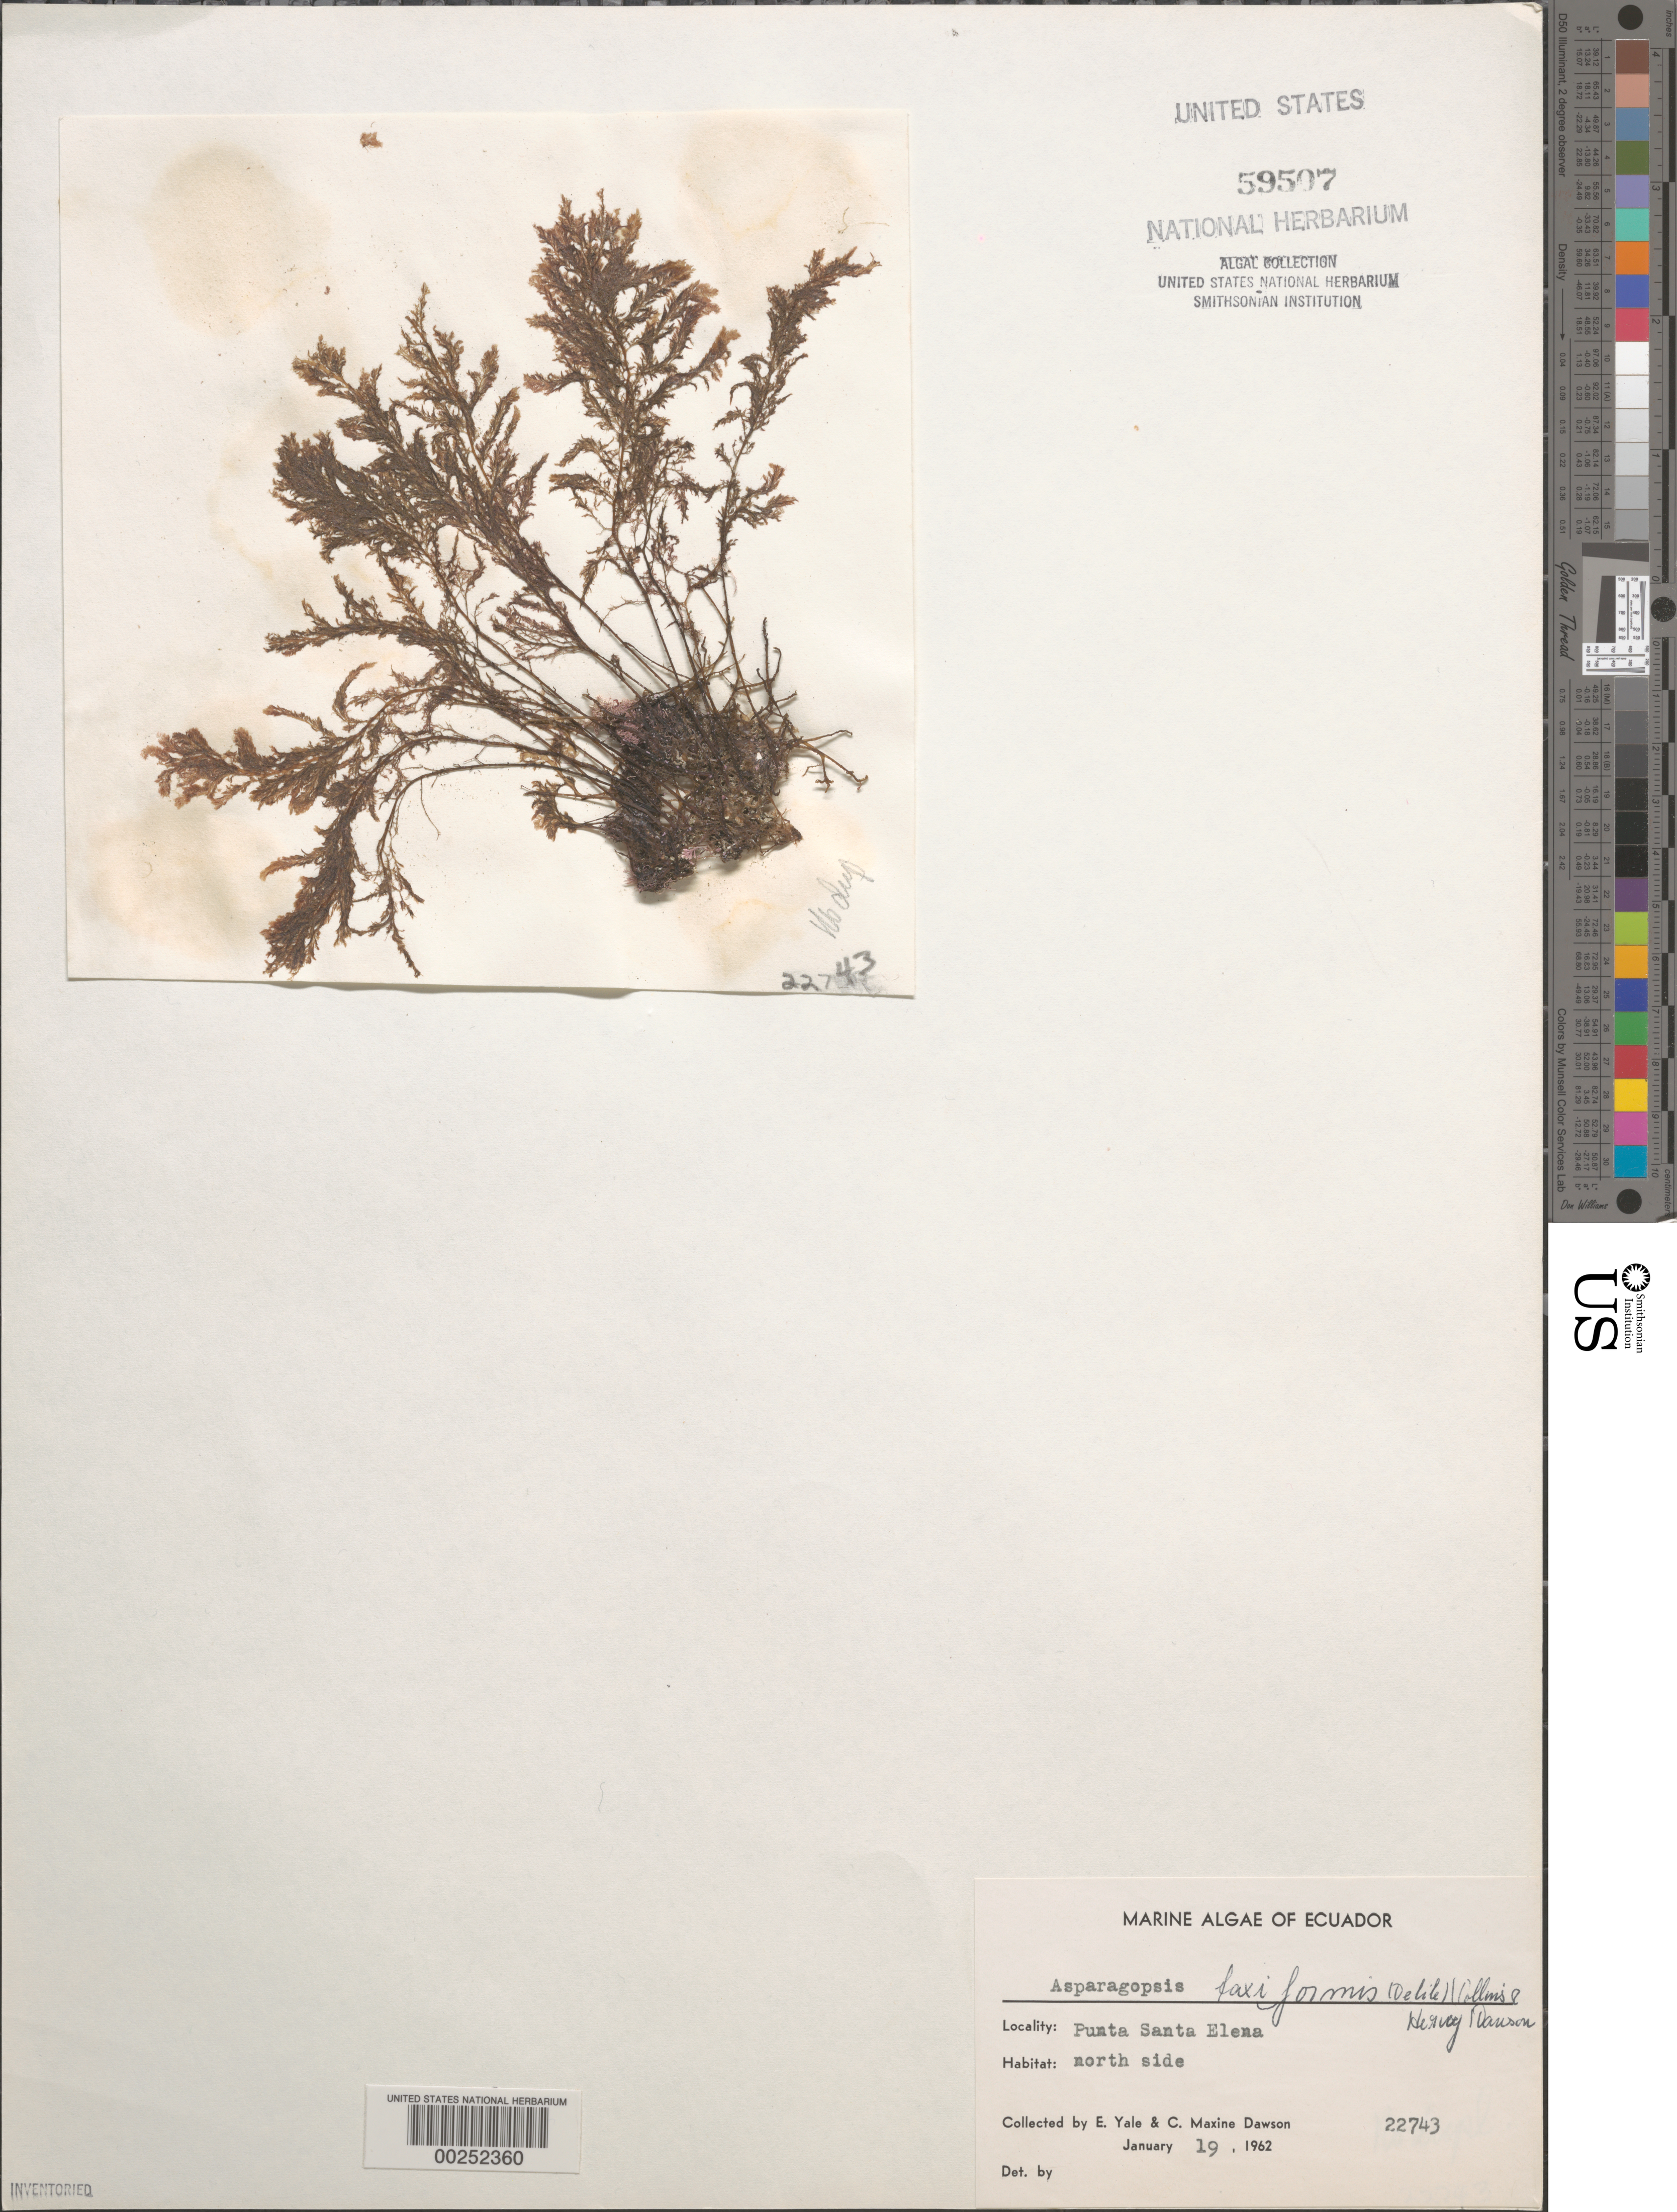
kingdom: Plantae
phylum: Rhodophyta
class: Florideophyceae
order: Bonnemaisoniales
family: Bonnemaisoniaceae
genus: Asparagopsis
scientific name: Asparagopsis taxiformis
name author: (Delile) Trevis.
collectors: E. Y. Dawson & C. M. Dawson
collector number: EYD 22743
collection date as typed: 19 Jan 1962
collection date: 1962-01-19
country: Ecuador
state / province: Guayas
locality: Punta Santa Elena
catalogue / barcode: US 59507